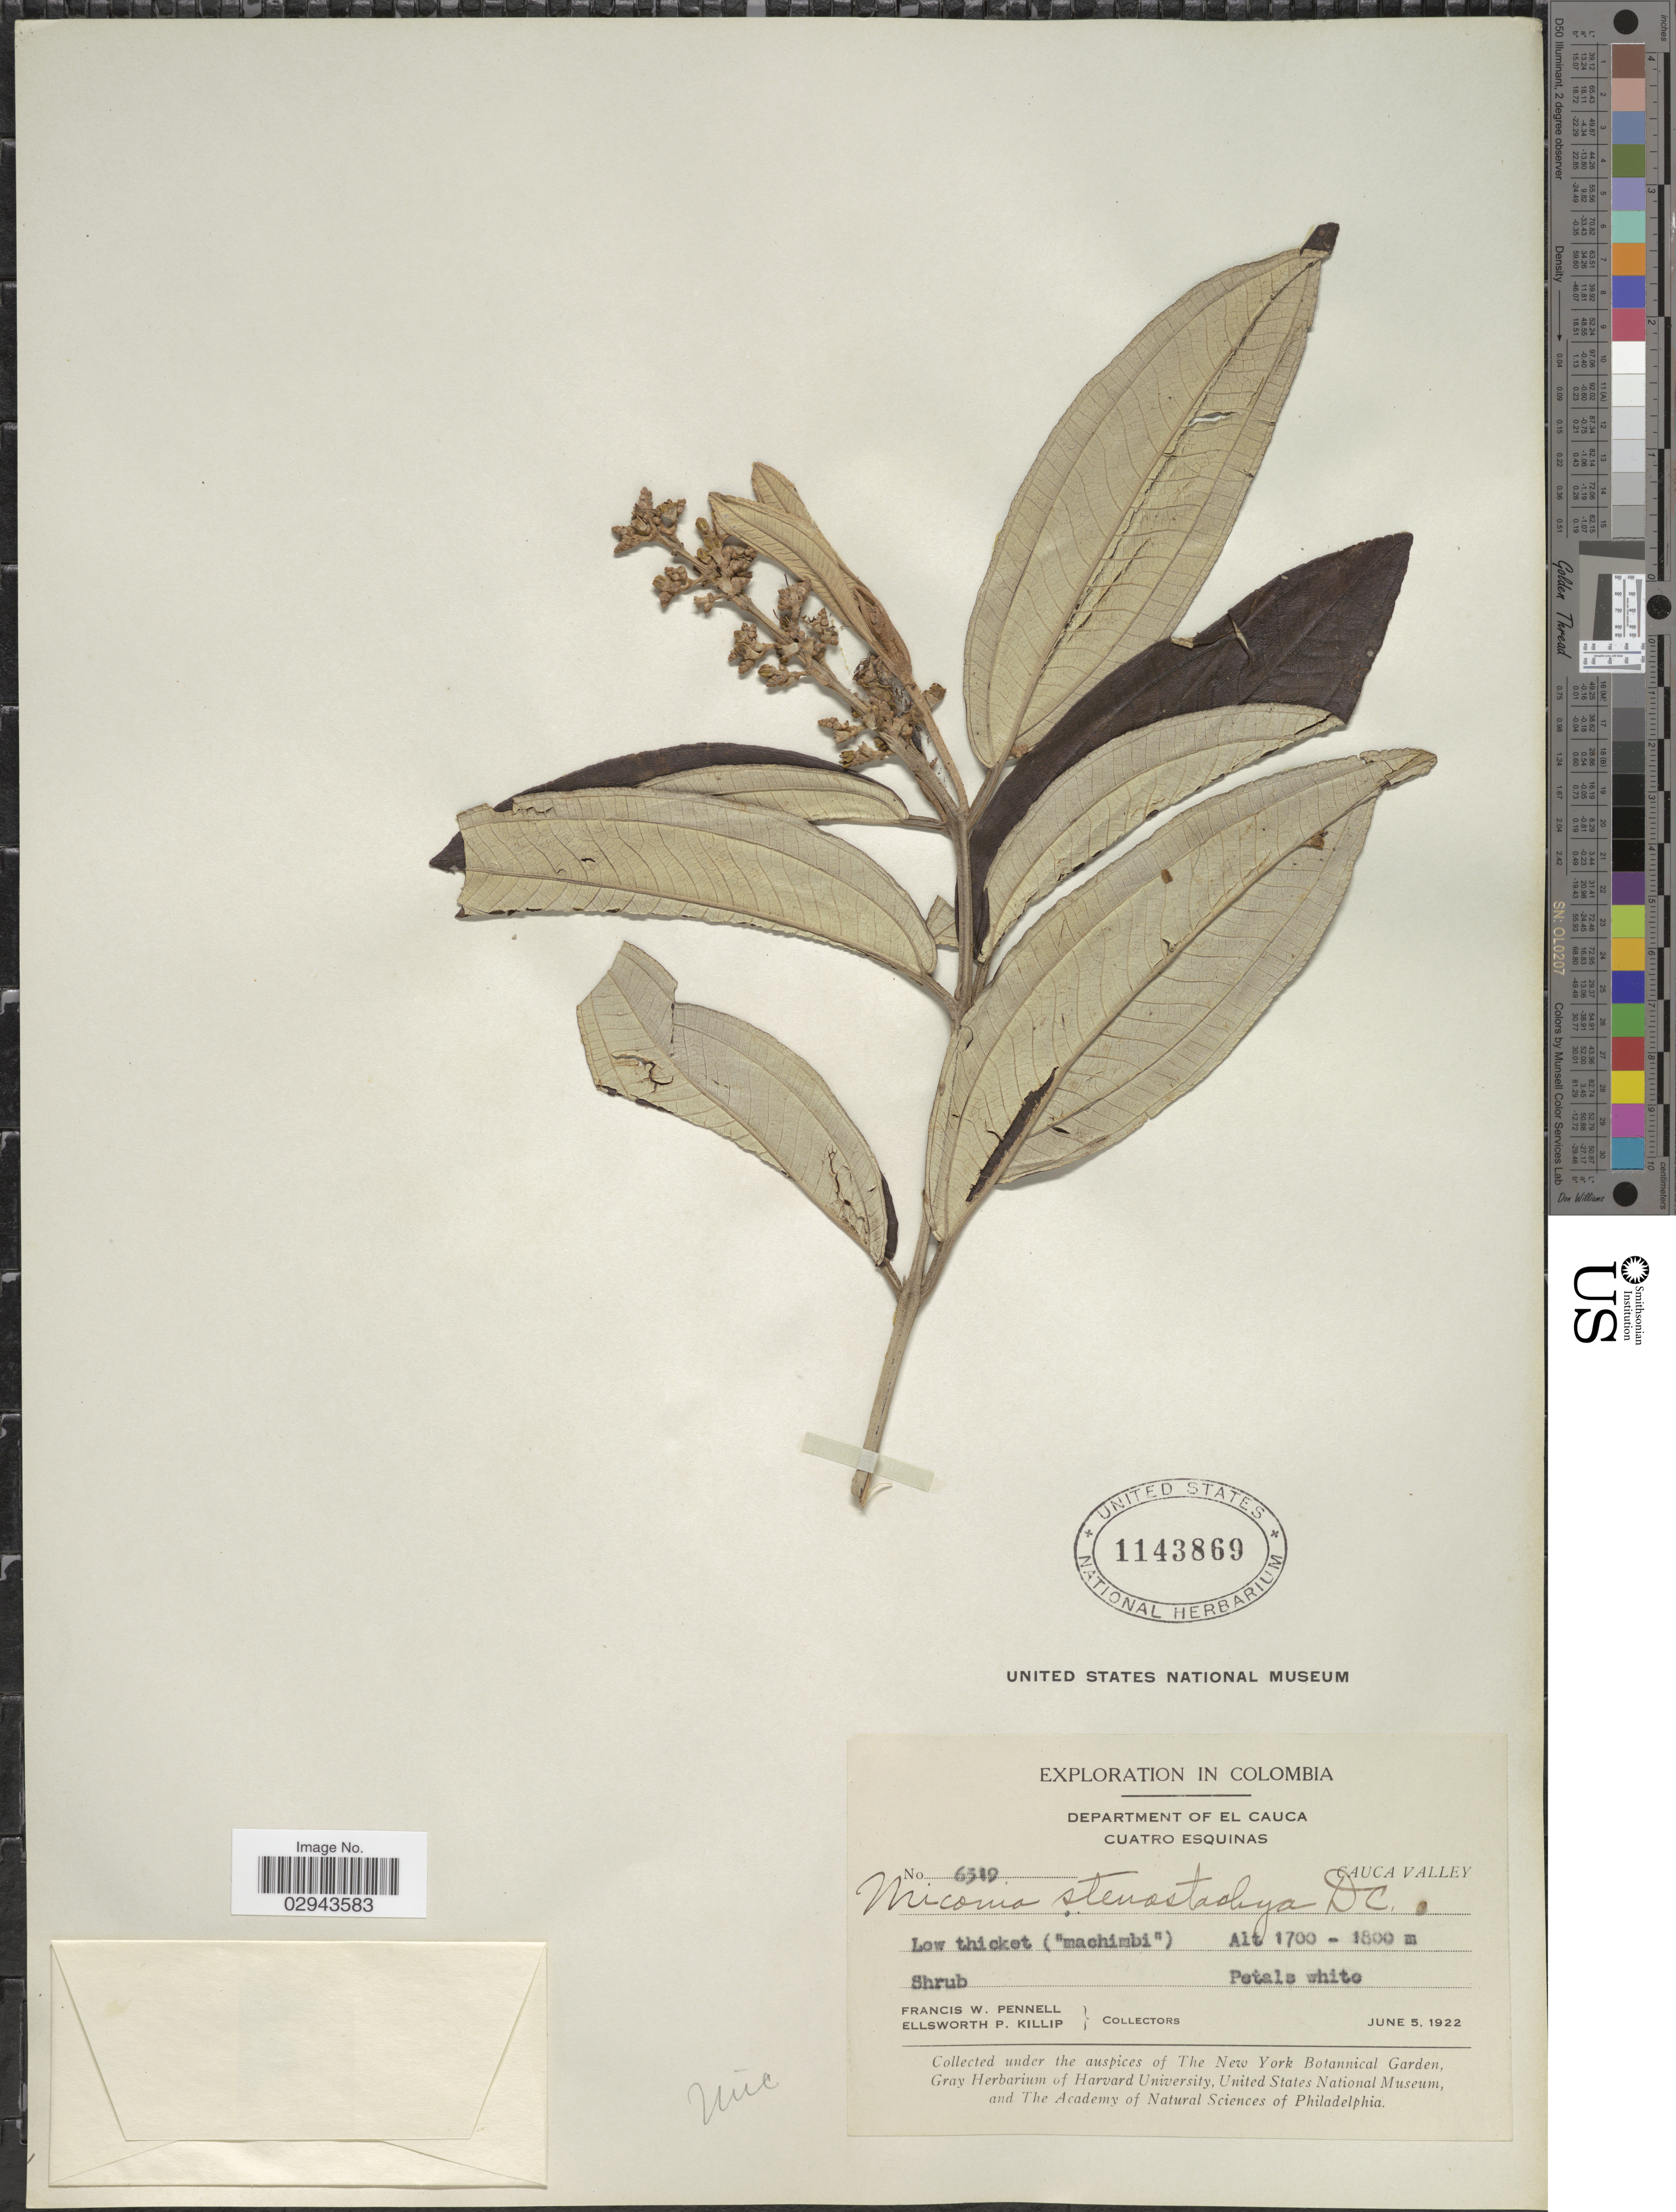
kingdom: Plantae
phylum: Tracheophyta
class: Magnoliopsida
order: Myrtales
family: Melastomataceae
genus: Miconia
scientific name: Miconia stenostachya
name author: DC.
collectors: F. W. Pennell & E. P. Killip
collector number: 6319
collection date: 1922-06-05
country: Colombia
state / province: Cauca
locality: Department of El Cauca. Cuatro Esquinas. Cauca Valley.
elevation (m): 1700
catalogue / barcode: US 1143869